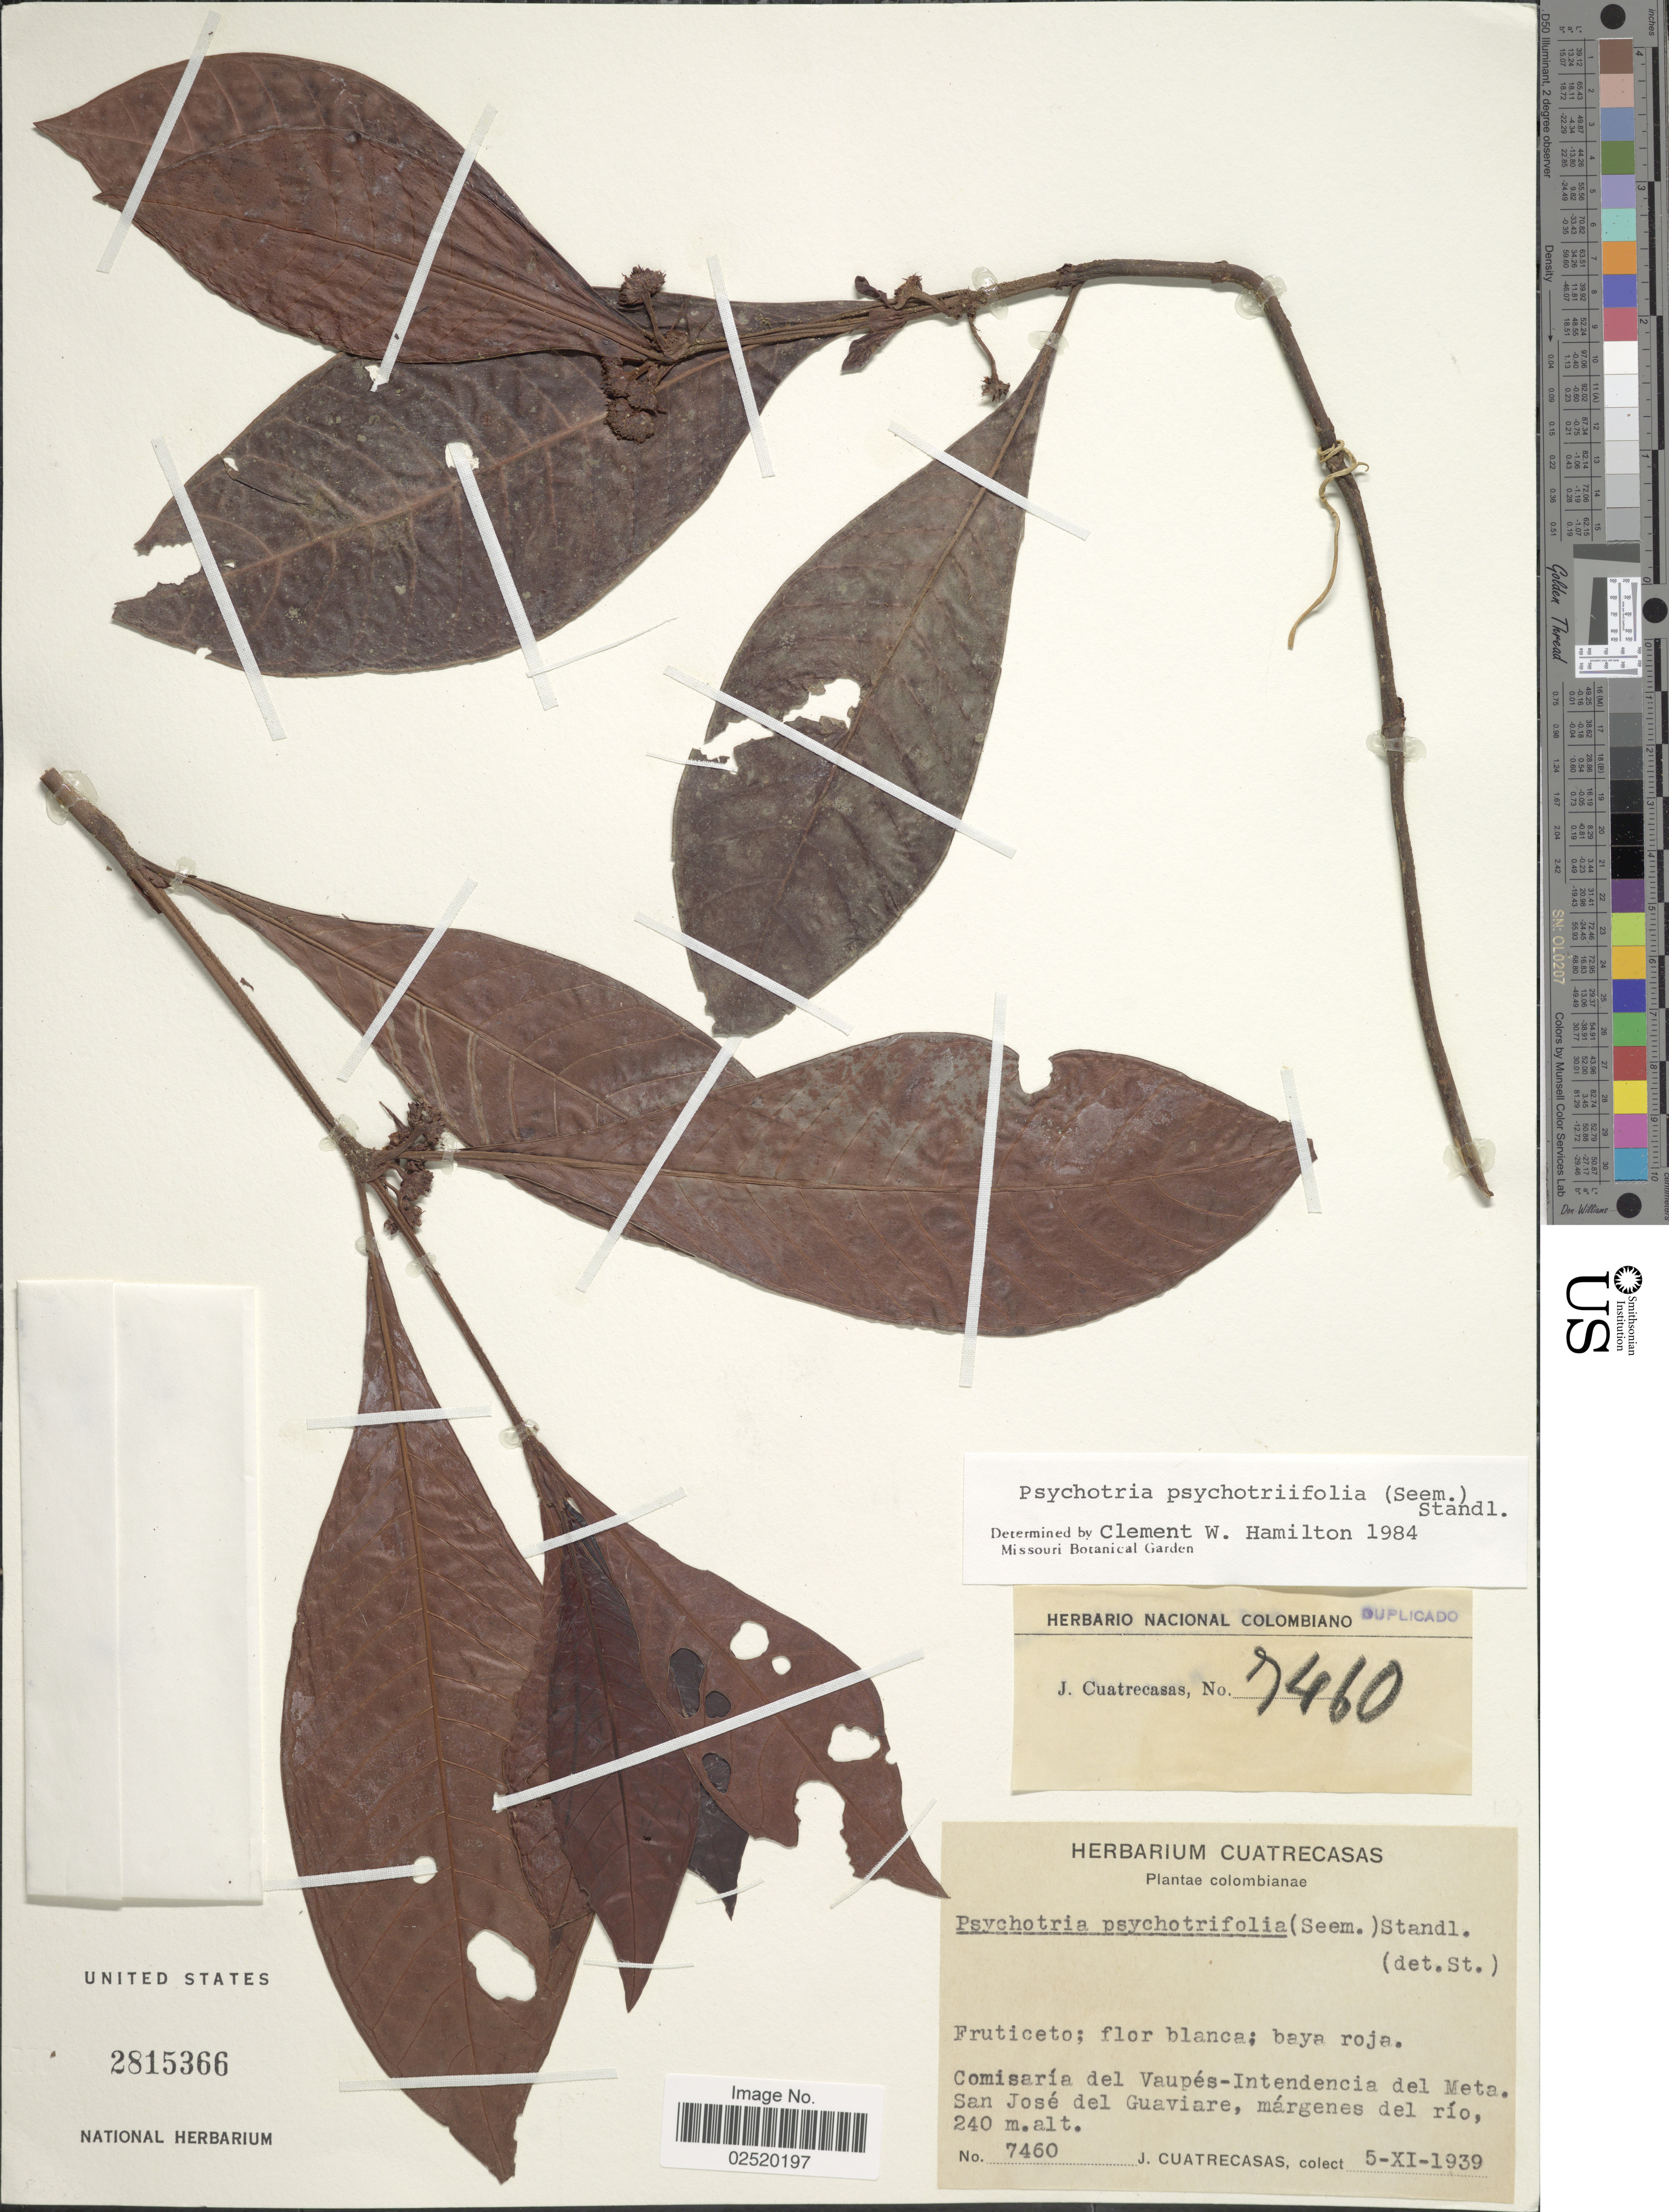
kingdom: Plantae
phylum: Tracheophyta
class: Magnoliopsida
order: Gentianales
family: Rubiaceae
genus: Psychotria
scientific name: Psychotria psychotriaefolia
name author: (Seem.) Standl.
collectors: J. Cuatrecasas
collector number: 7460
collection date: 1939-11-05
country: Colombia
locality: Comisaria del Vaupes-Intendencia del Meta, San Jose del Guaviare, margenes del rio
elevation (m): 240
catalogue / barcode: US 2815366